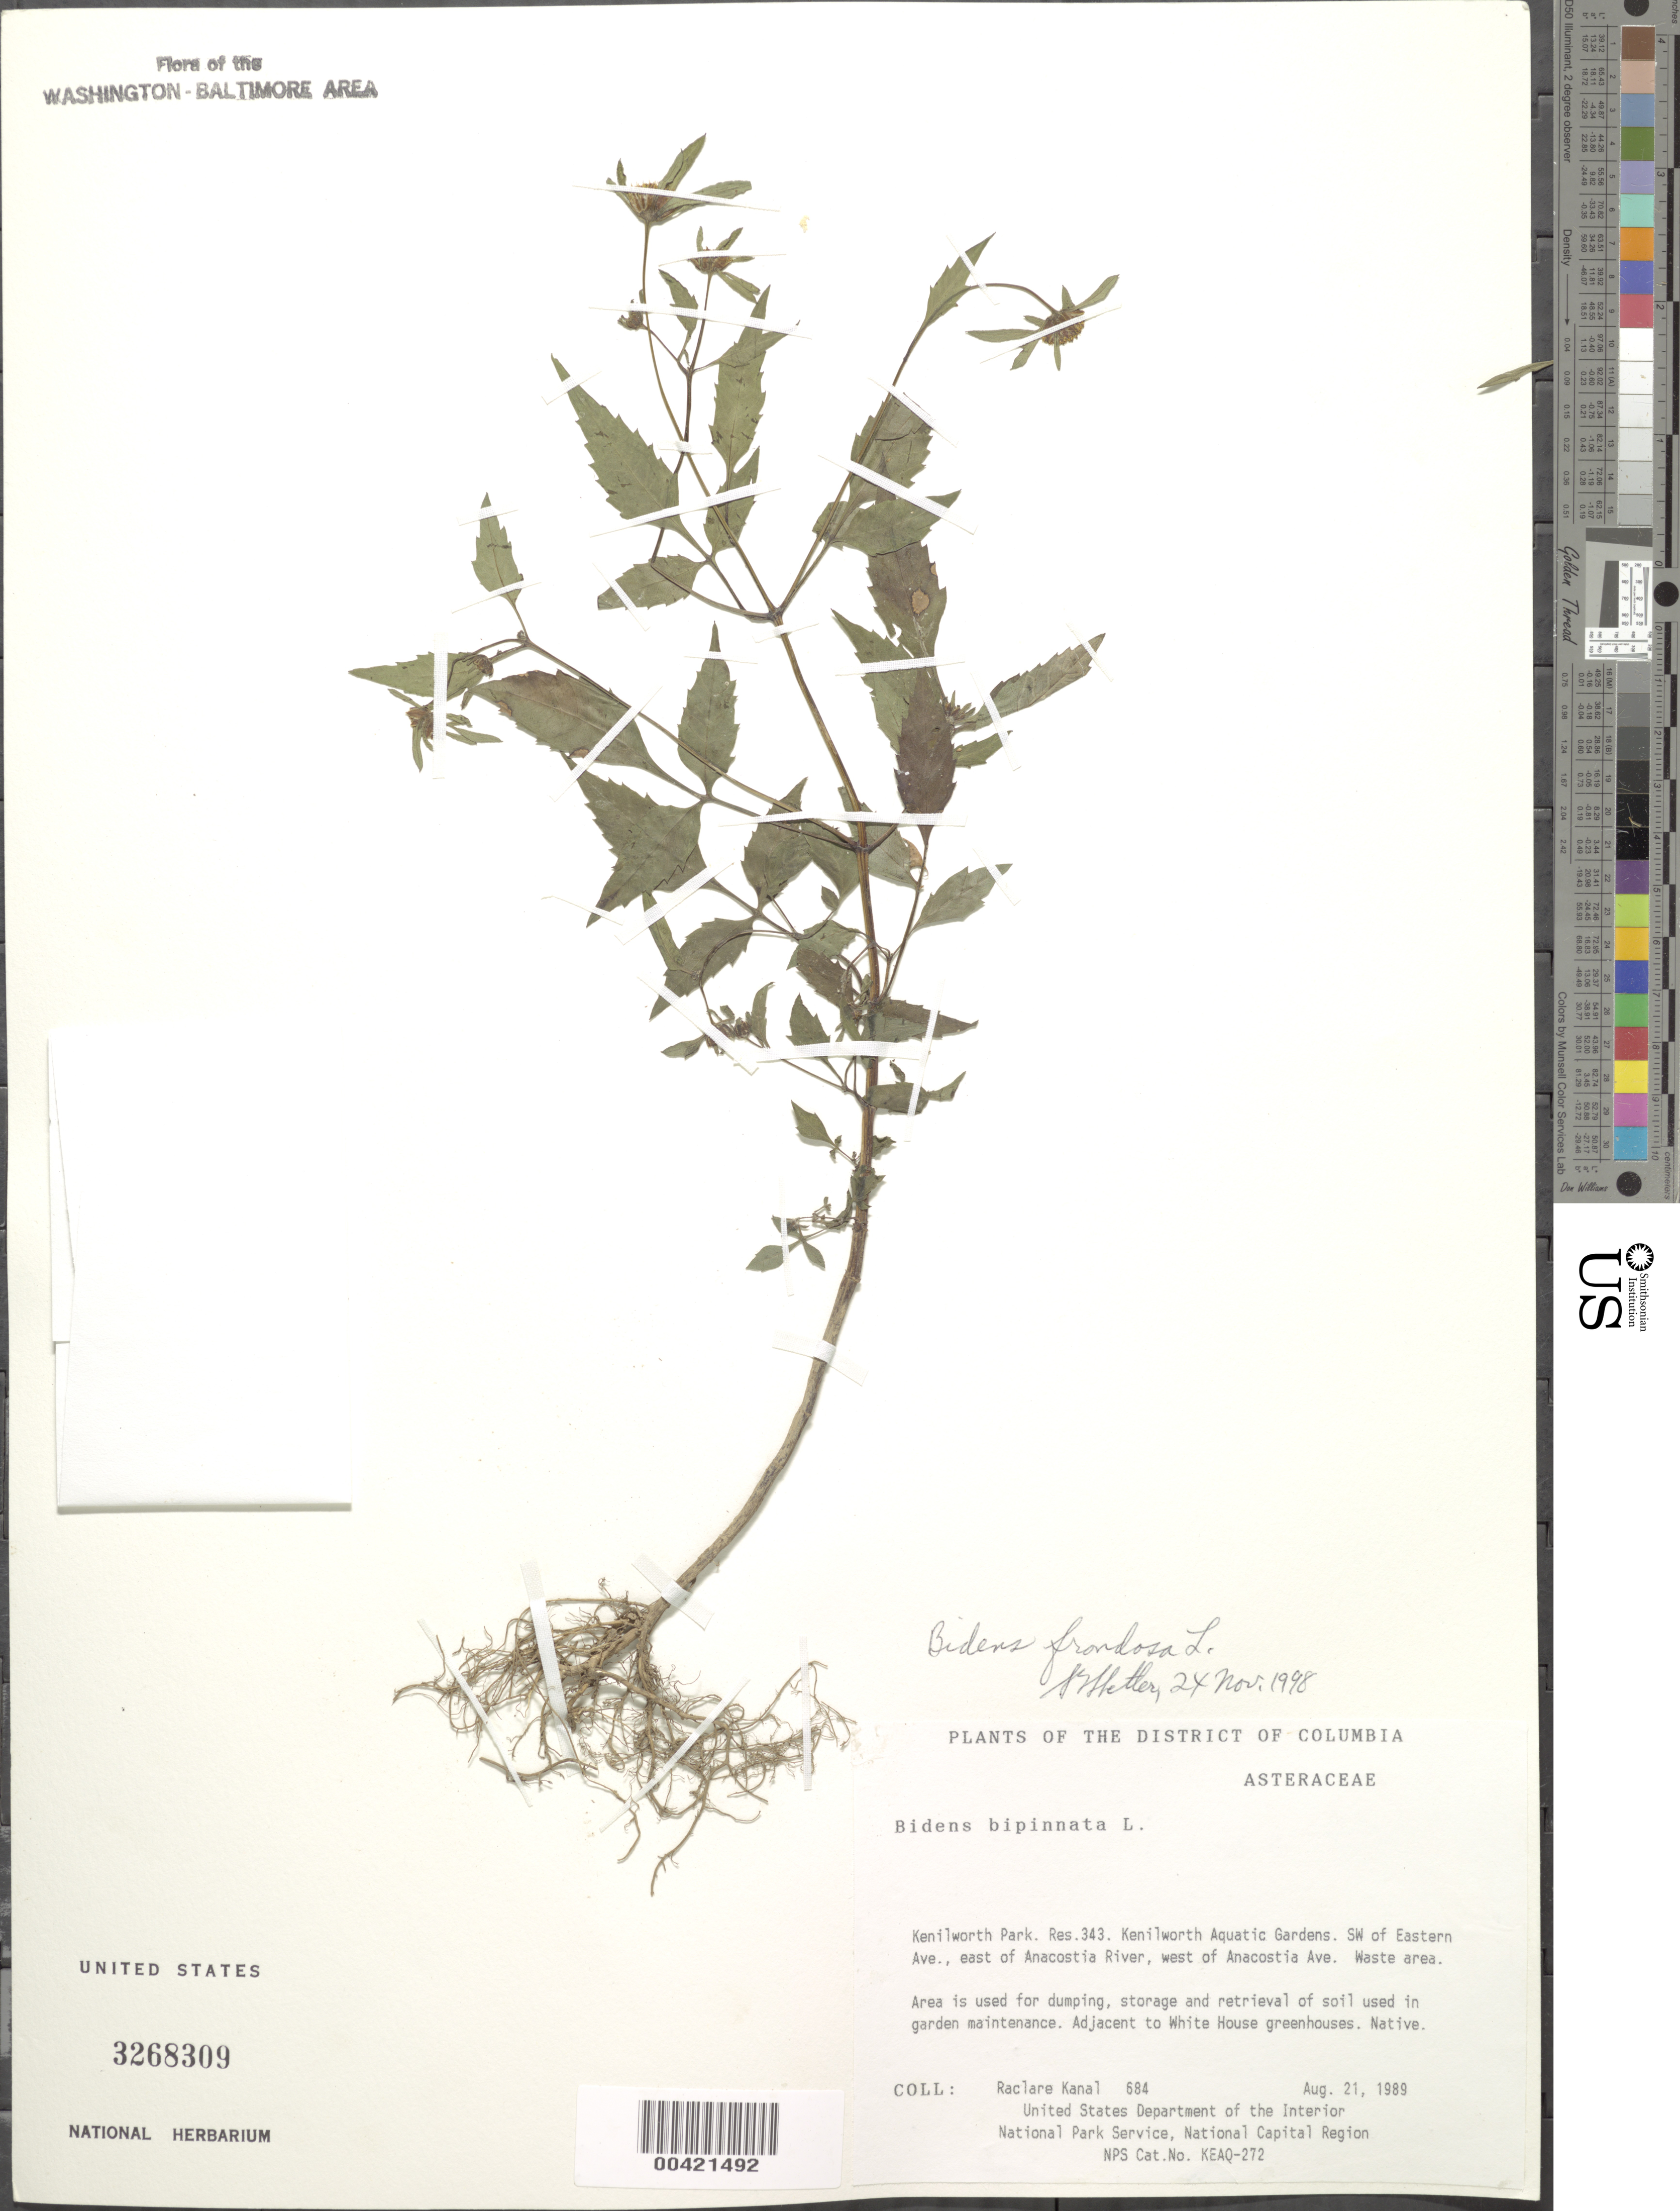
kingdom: Plantae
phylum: Tracheophyta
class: Magnoliopsida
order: Asterales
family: Asteraceae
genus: Bidens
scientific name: Bidens frondosa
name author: L.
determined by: Shetler, Stanwyn G., (US), NMNH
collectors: R. Kanal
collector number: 684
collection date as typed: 21 Aug 1989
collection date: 1989-08-21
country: United States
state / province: District of Columbia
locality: Kenilworth Park, Res 343, SW of Eastern Ave, E of Anacostia River, W of Anacostia Ave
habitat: Waste area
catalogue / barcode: US 3268309